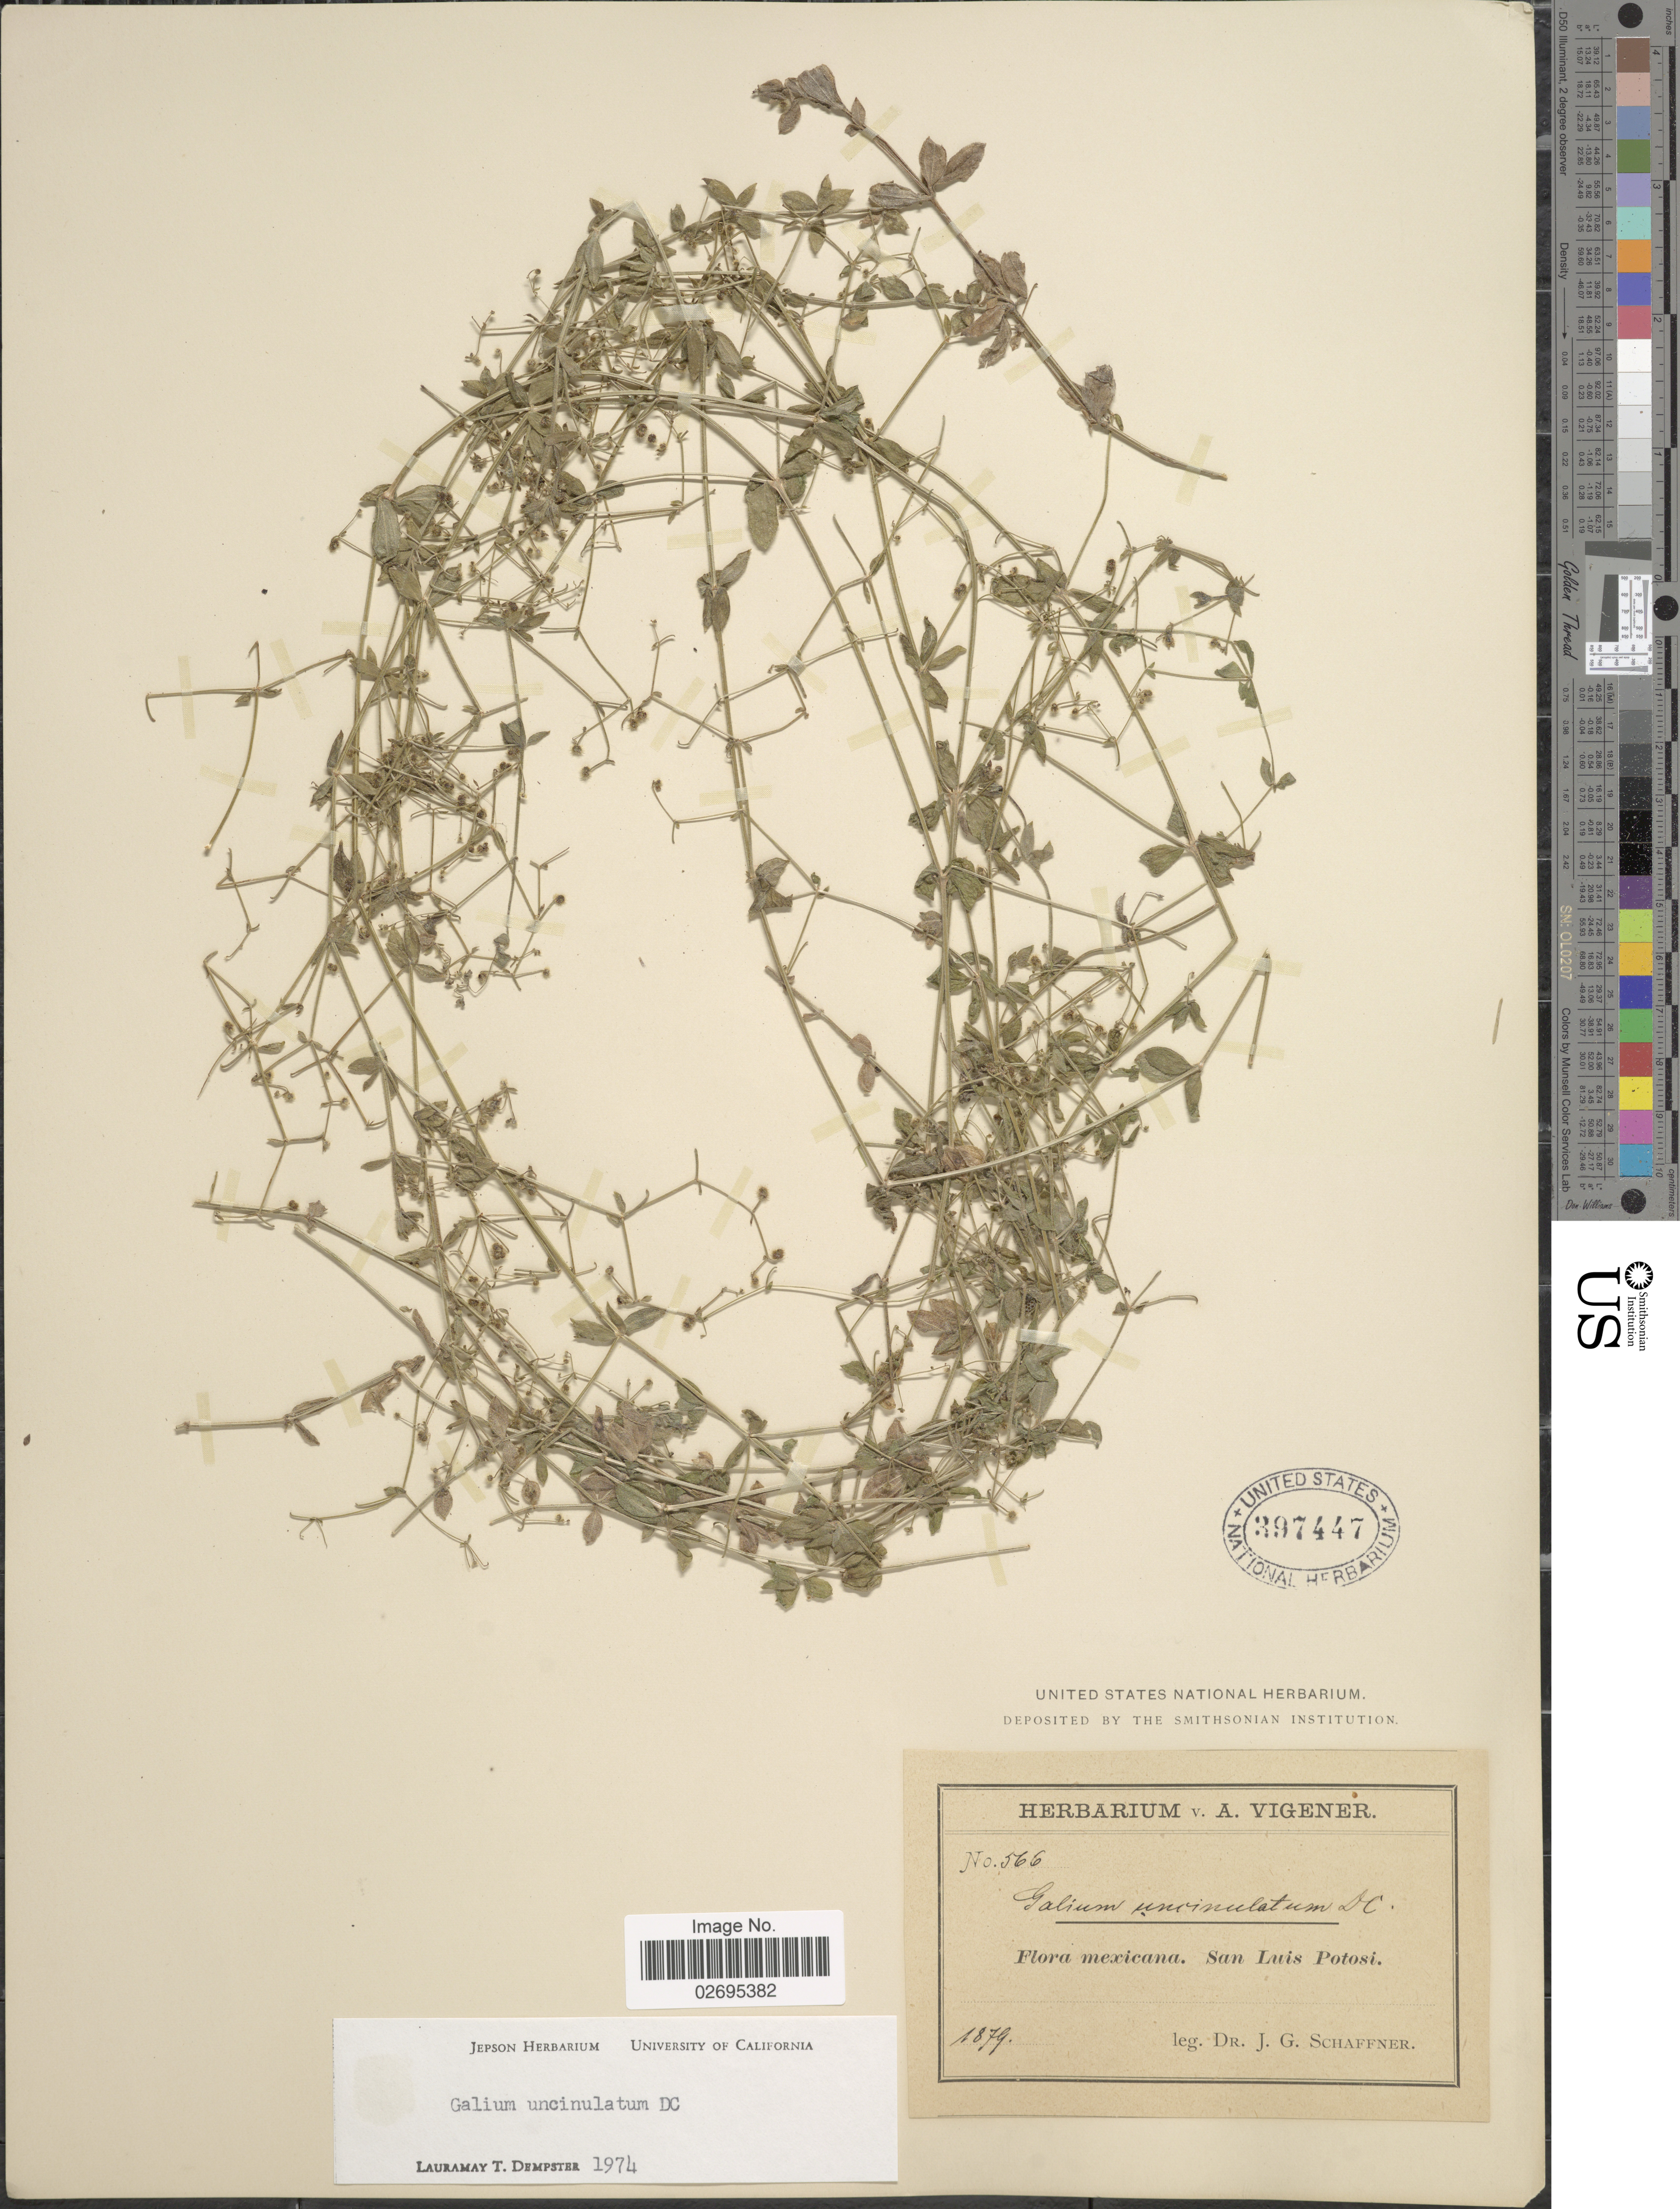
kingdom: Plantae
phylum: Tracheophyta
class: Magnoliopsida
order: Gentianales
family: Rubiaceae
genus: Galium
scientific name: Galium uncinulatum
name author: DC.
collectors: J. G. Schaffner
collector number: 566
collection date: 1879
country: Mexico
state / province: San Luis Potosí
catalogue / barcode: US 397447